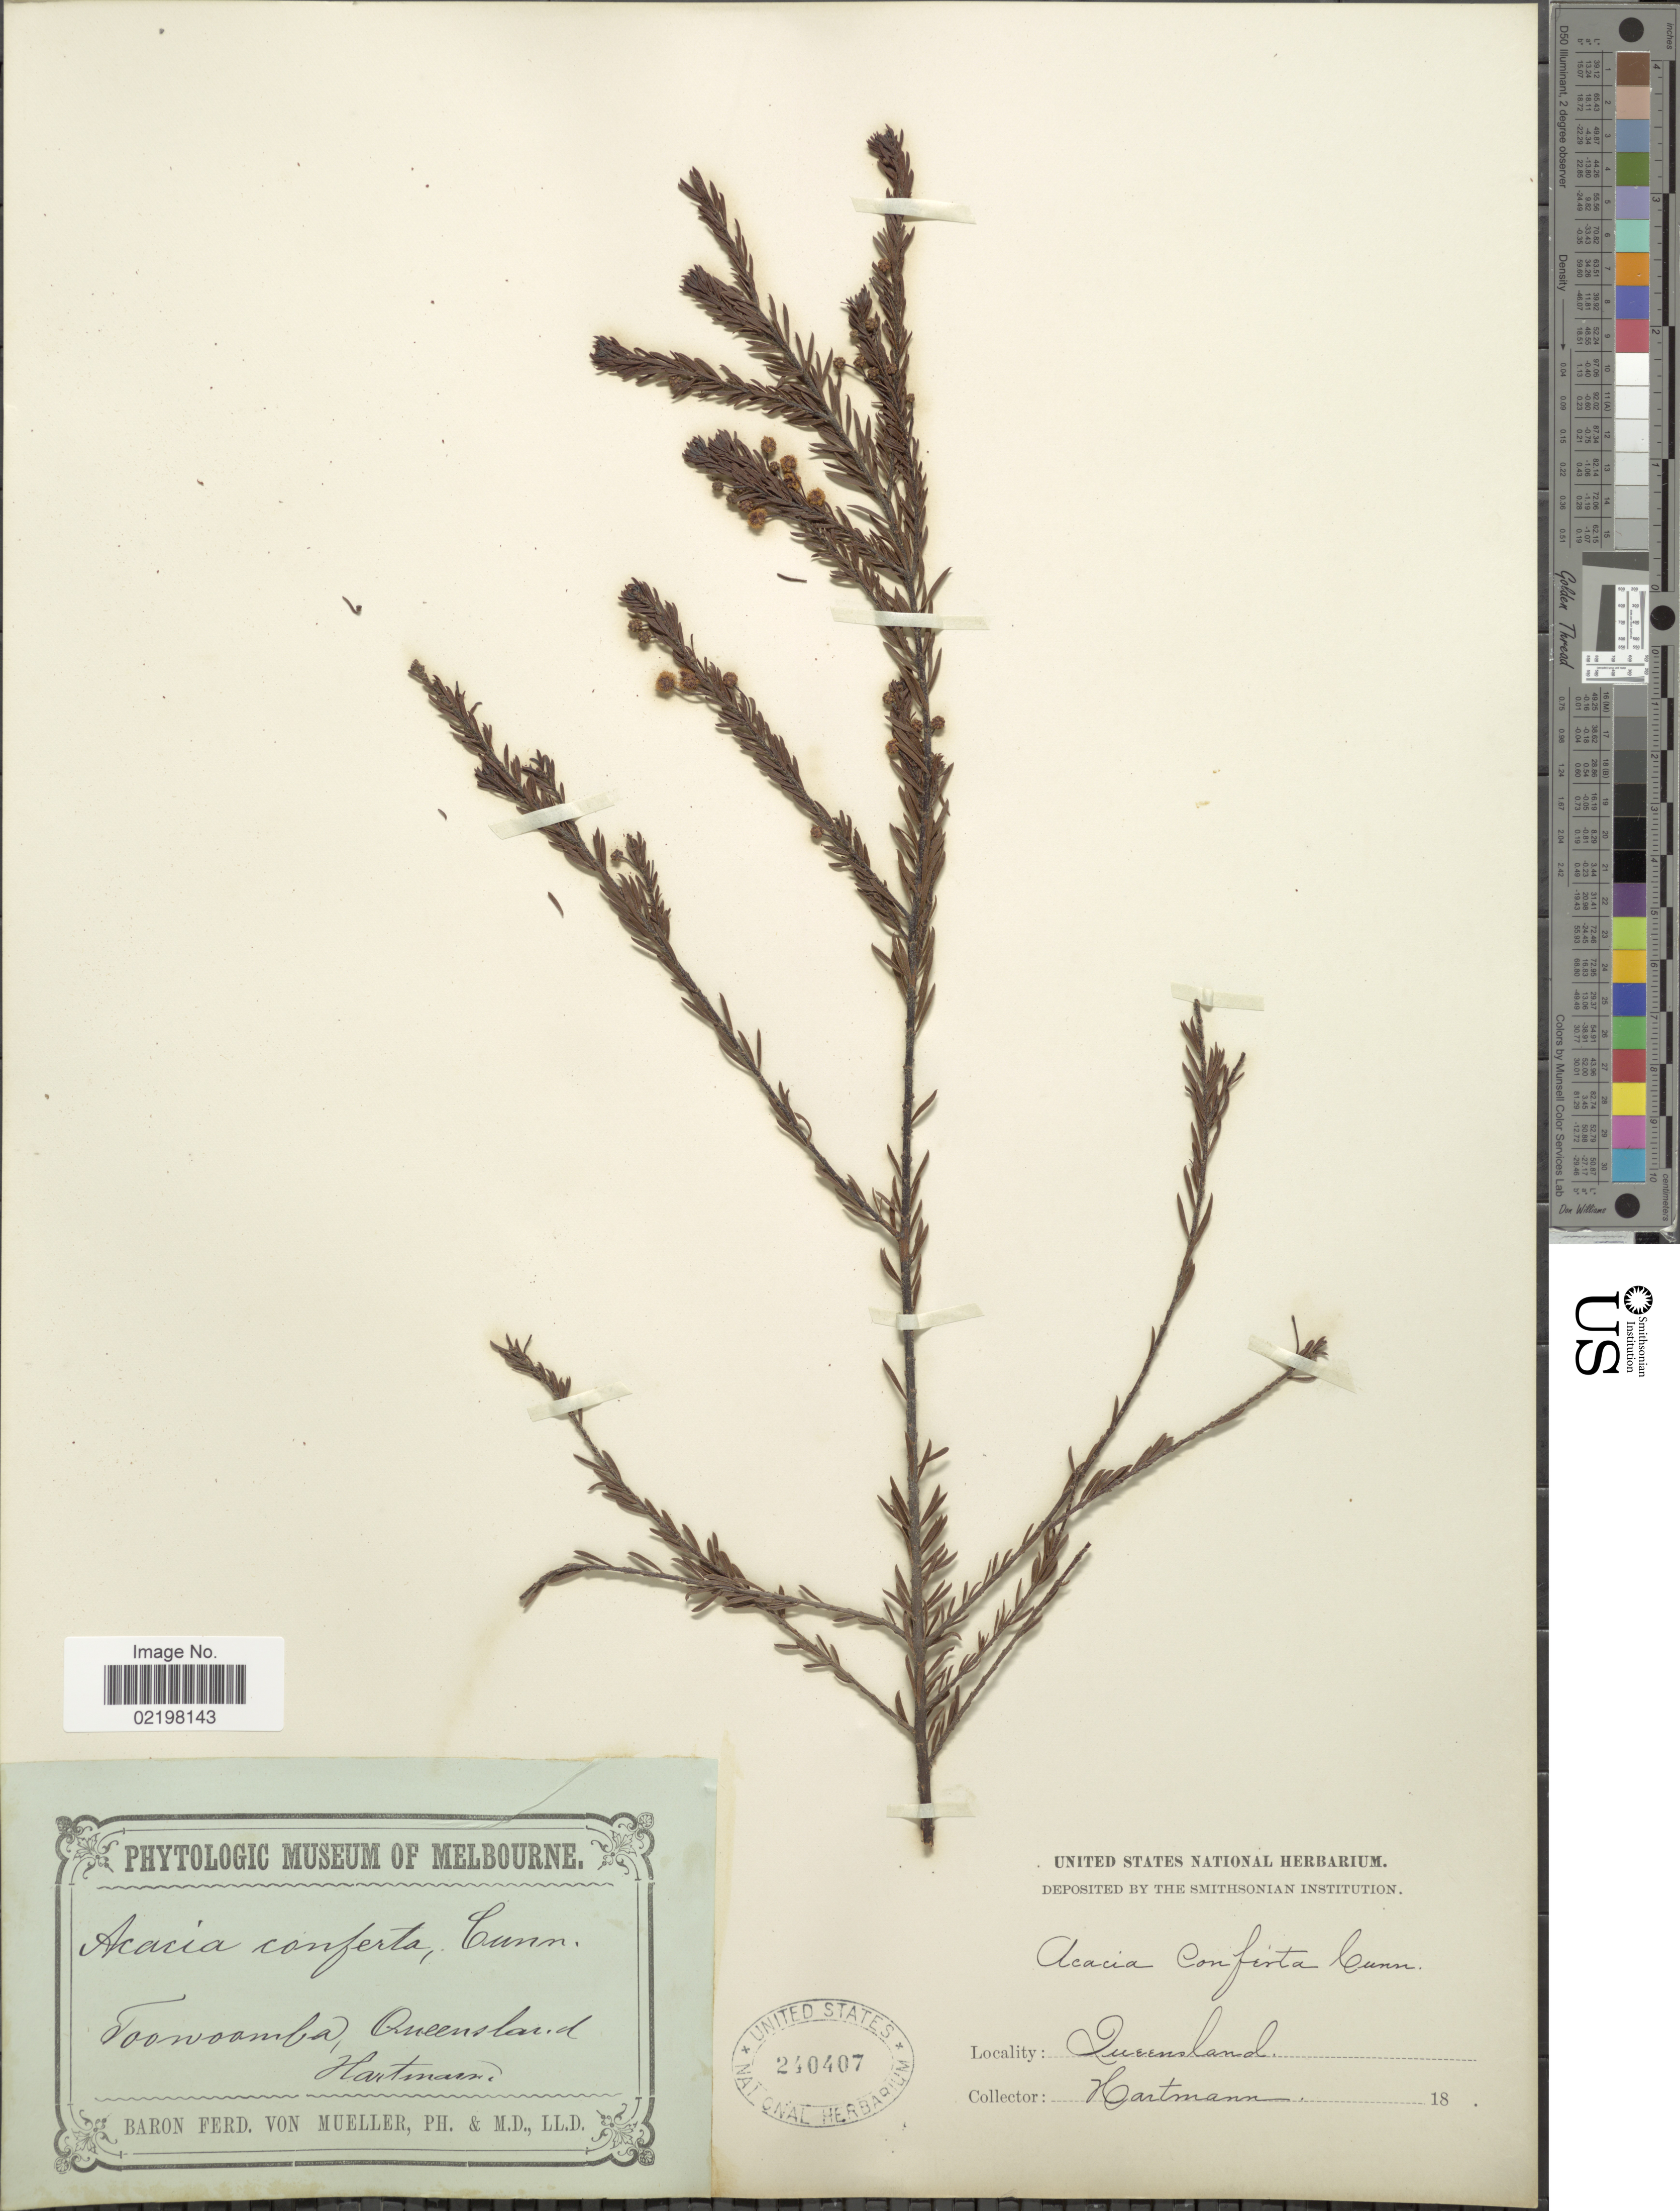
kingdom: Plantae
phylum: Tracheophyta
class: Magnoliopsida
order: Fabales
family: Fabaceae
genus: Acacia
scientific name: Acacia conferta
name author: Benth.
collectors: -. Hartmann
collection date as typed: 18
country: Australia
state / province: Queensland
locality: Toowoamba, Queensland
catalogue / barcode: US 240407